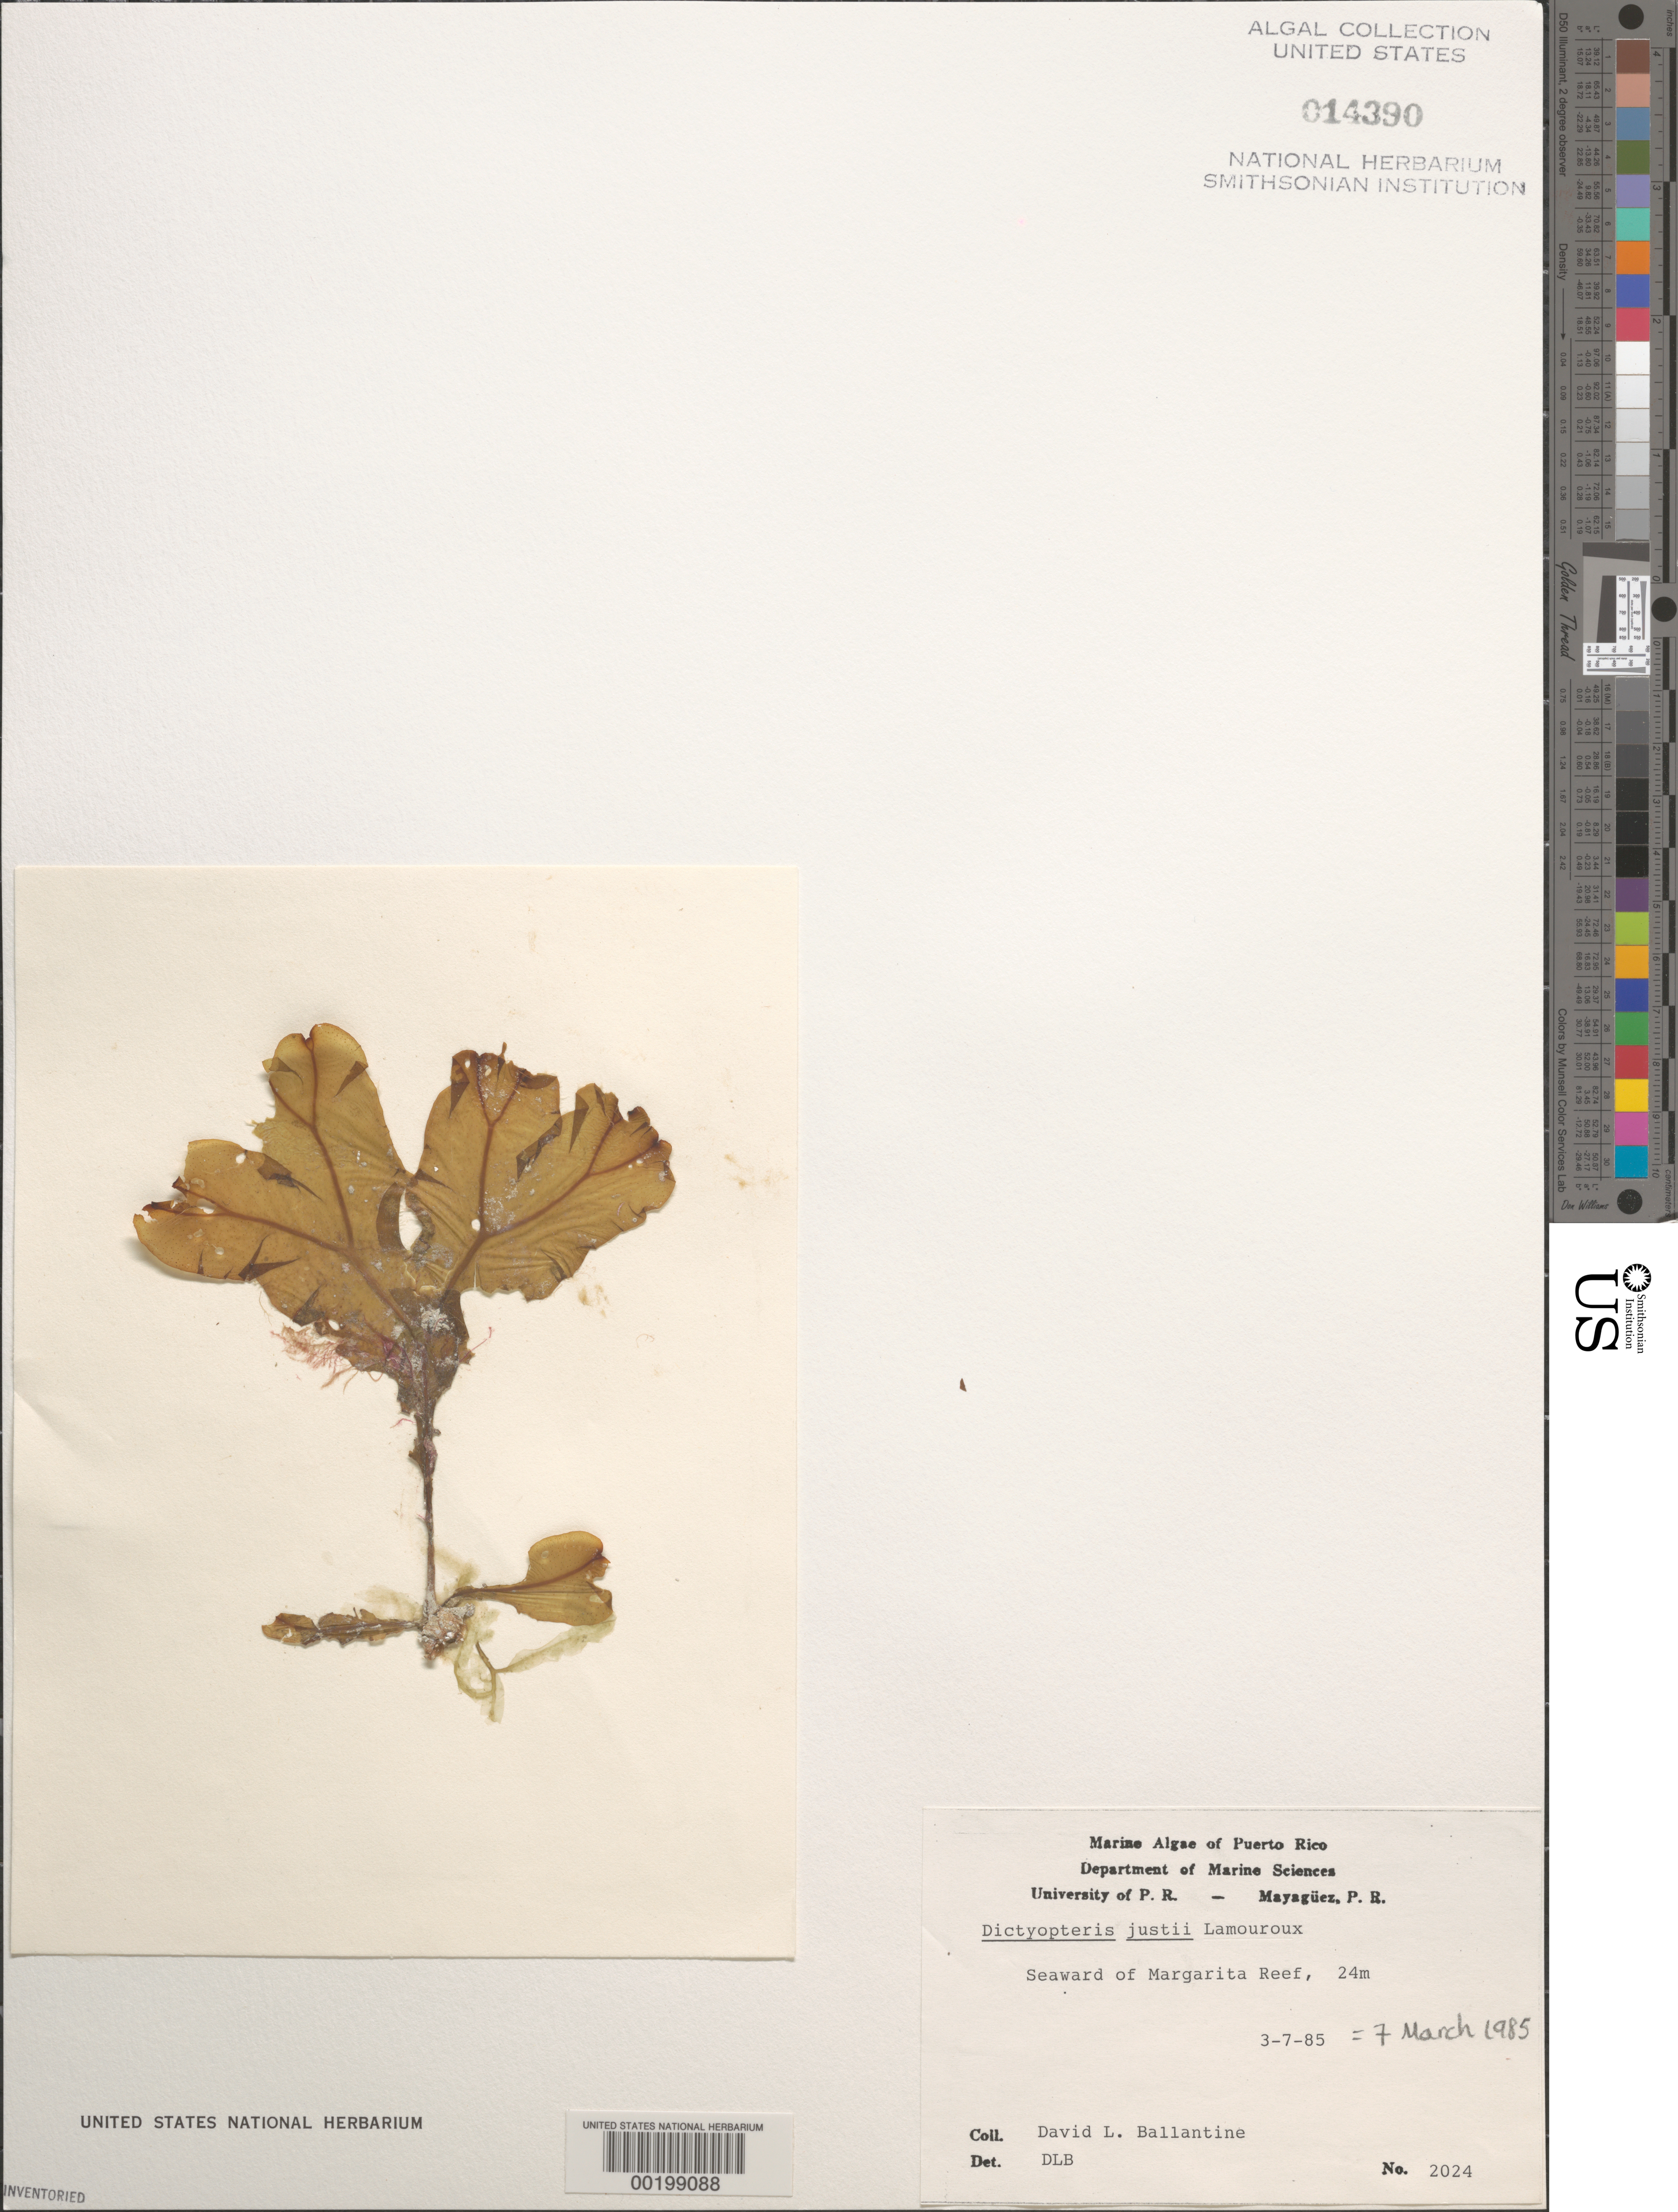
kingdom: Chromista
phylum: Ochrophyta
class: Phaeophyceae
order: Dictyotales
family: Dictyotaceae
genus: Dictyopteris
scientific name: Dictyopteris justii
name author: J.V.Lamouroux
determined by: Ballantine, D. L.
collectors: D.L. Ballantine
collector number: DLB 2024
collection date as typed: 07 Mar 1985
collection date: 1985-03-07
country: Puerto Rico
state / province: Lajas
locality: Near Margarita Reef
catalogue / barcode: US 14390